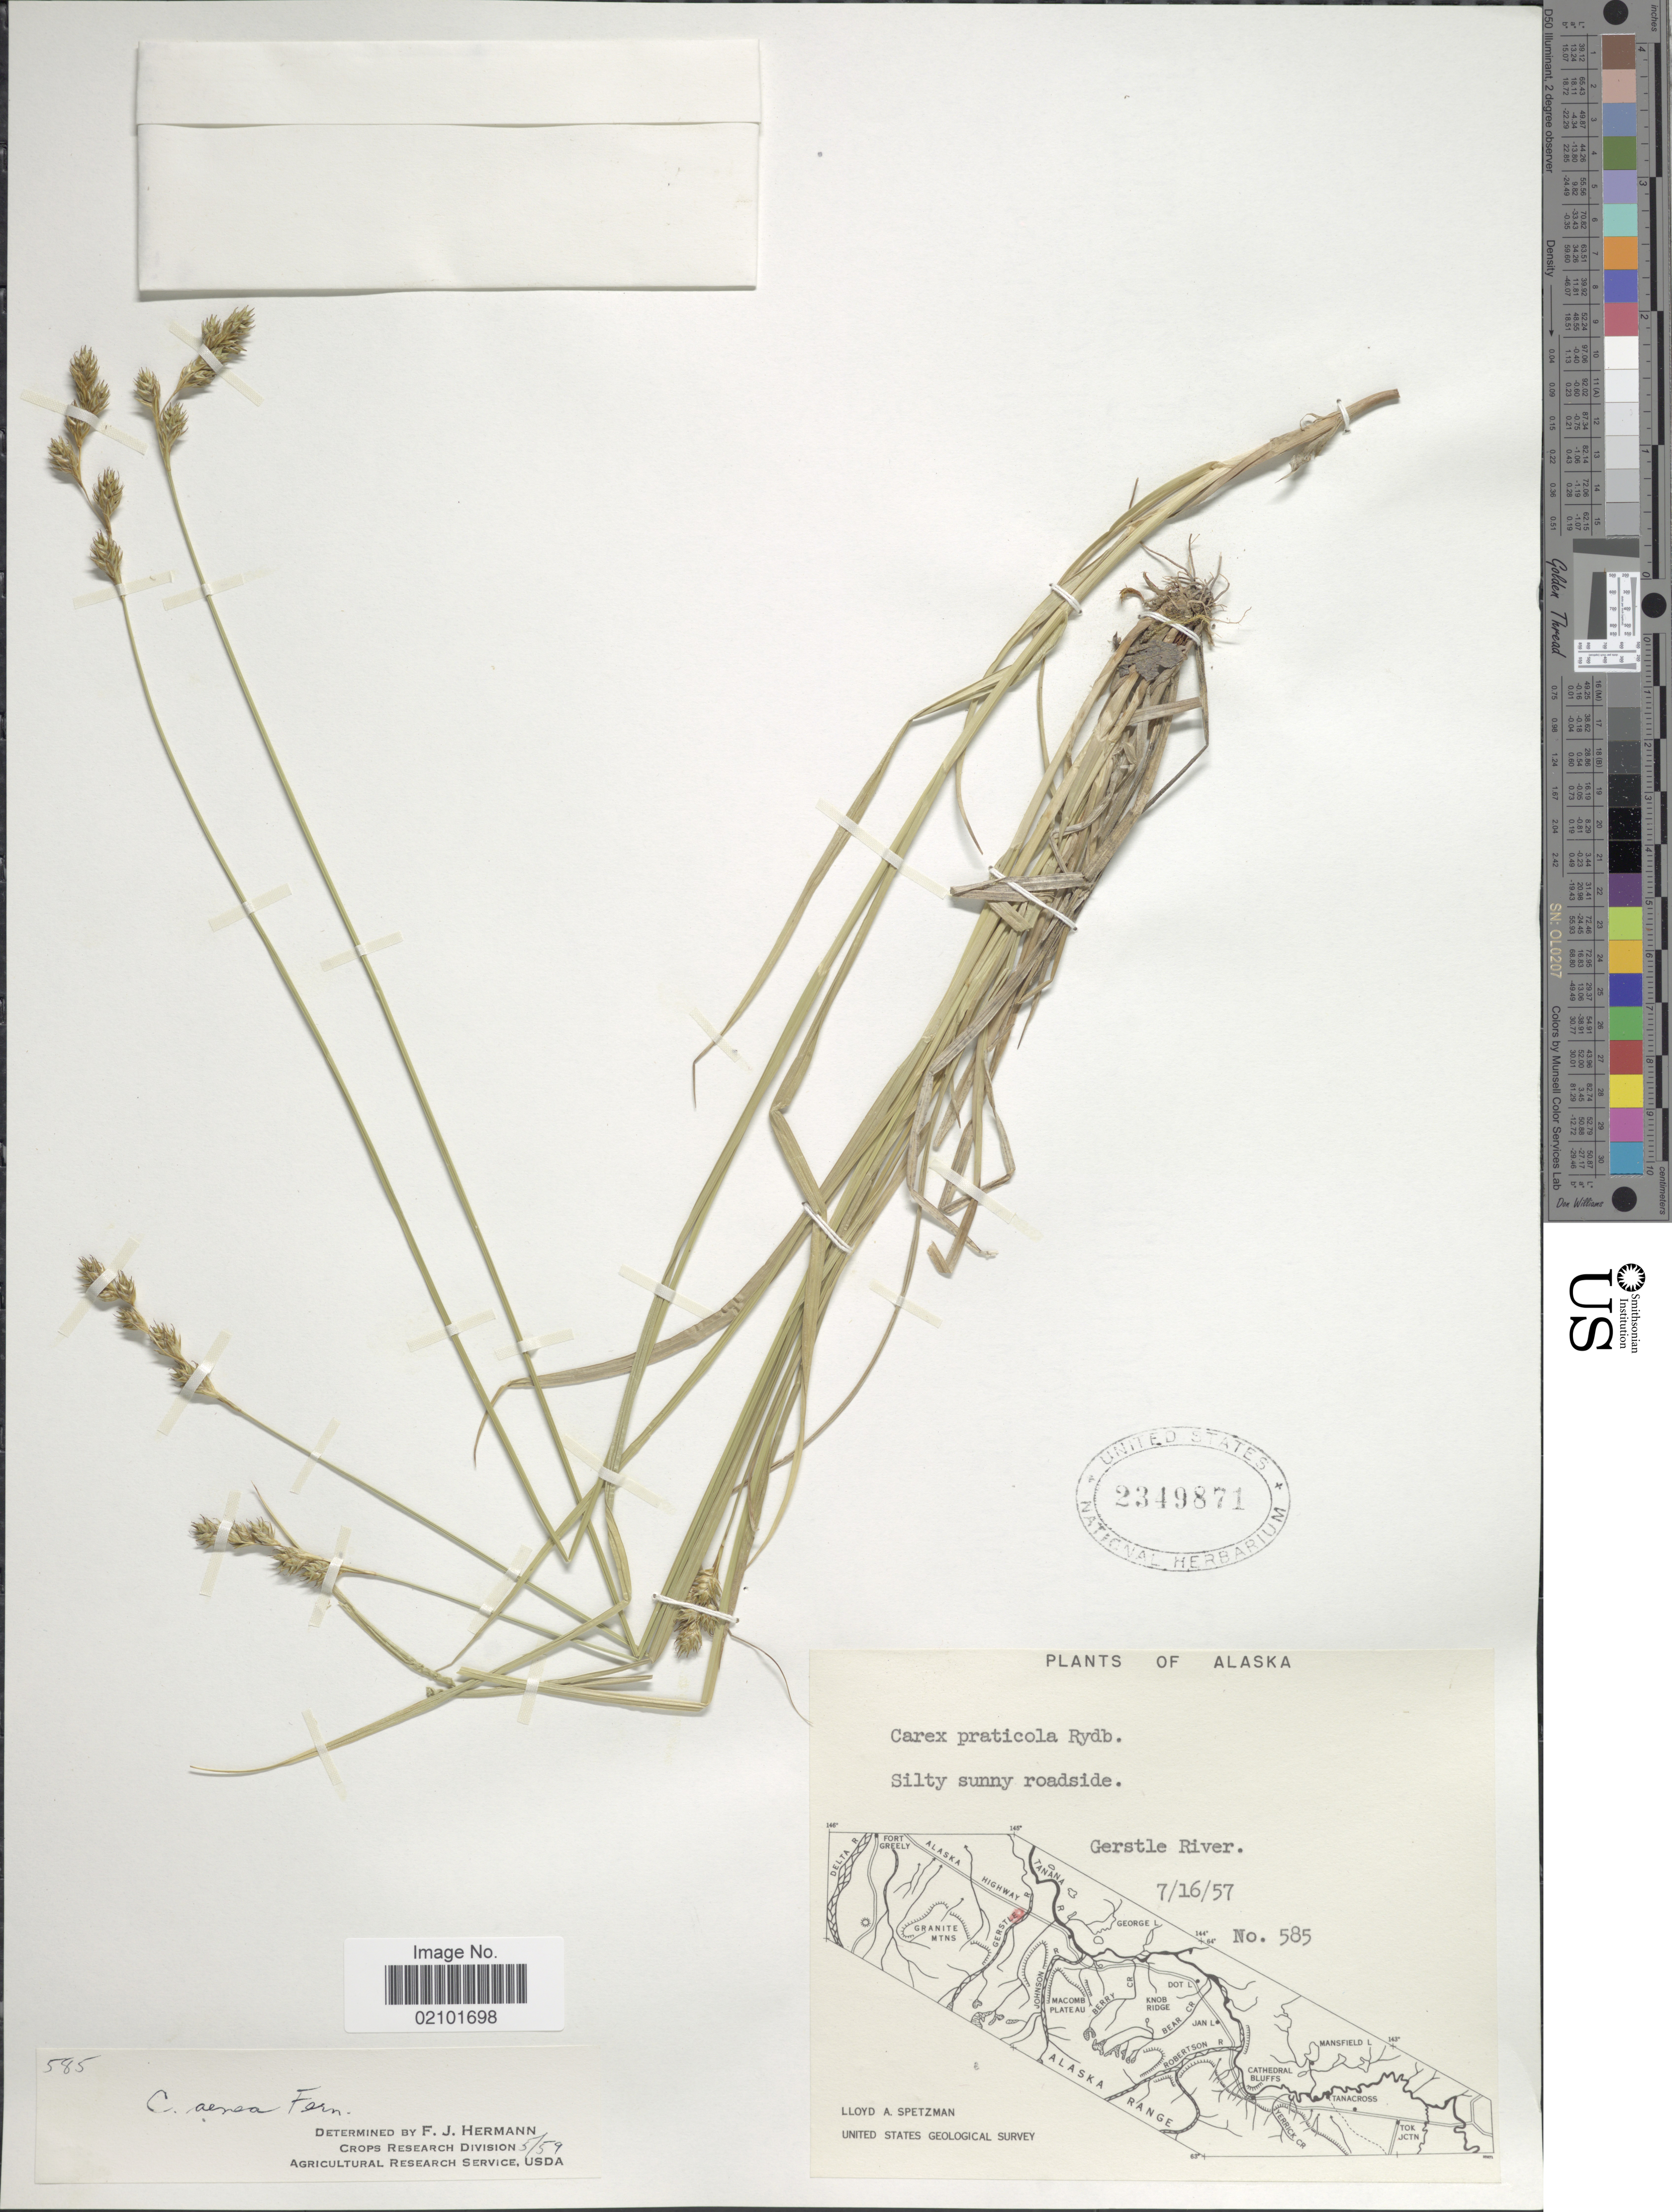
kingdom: Plantae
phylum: Tracheophyta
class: Liliopsida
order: Poales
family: Cyperaceae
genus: Carex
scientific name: Carex foenea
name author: Willd.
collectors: L. Spetzman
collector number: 585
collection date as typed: Transcribed d/m/y: 16/7/57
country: United States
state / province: Alaska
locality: Gerstle River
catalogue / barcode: US 2349871